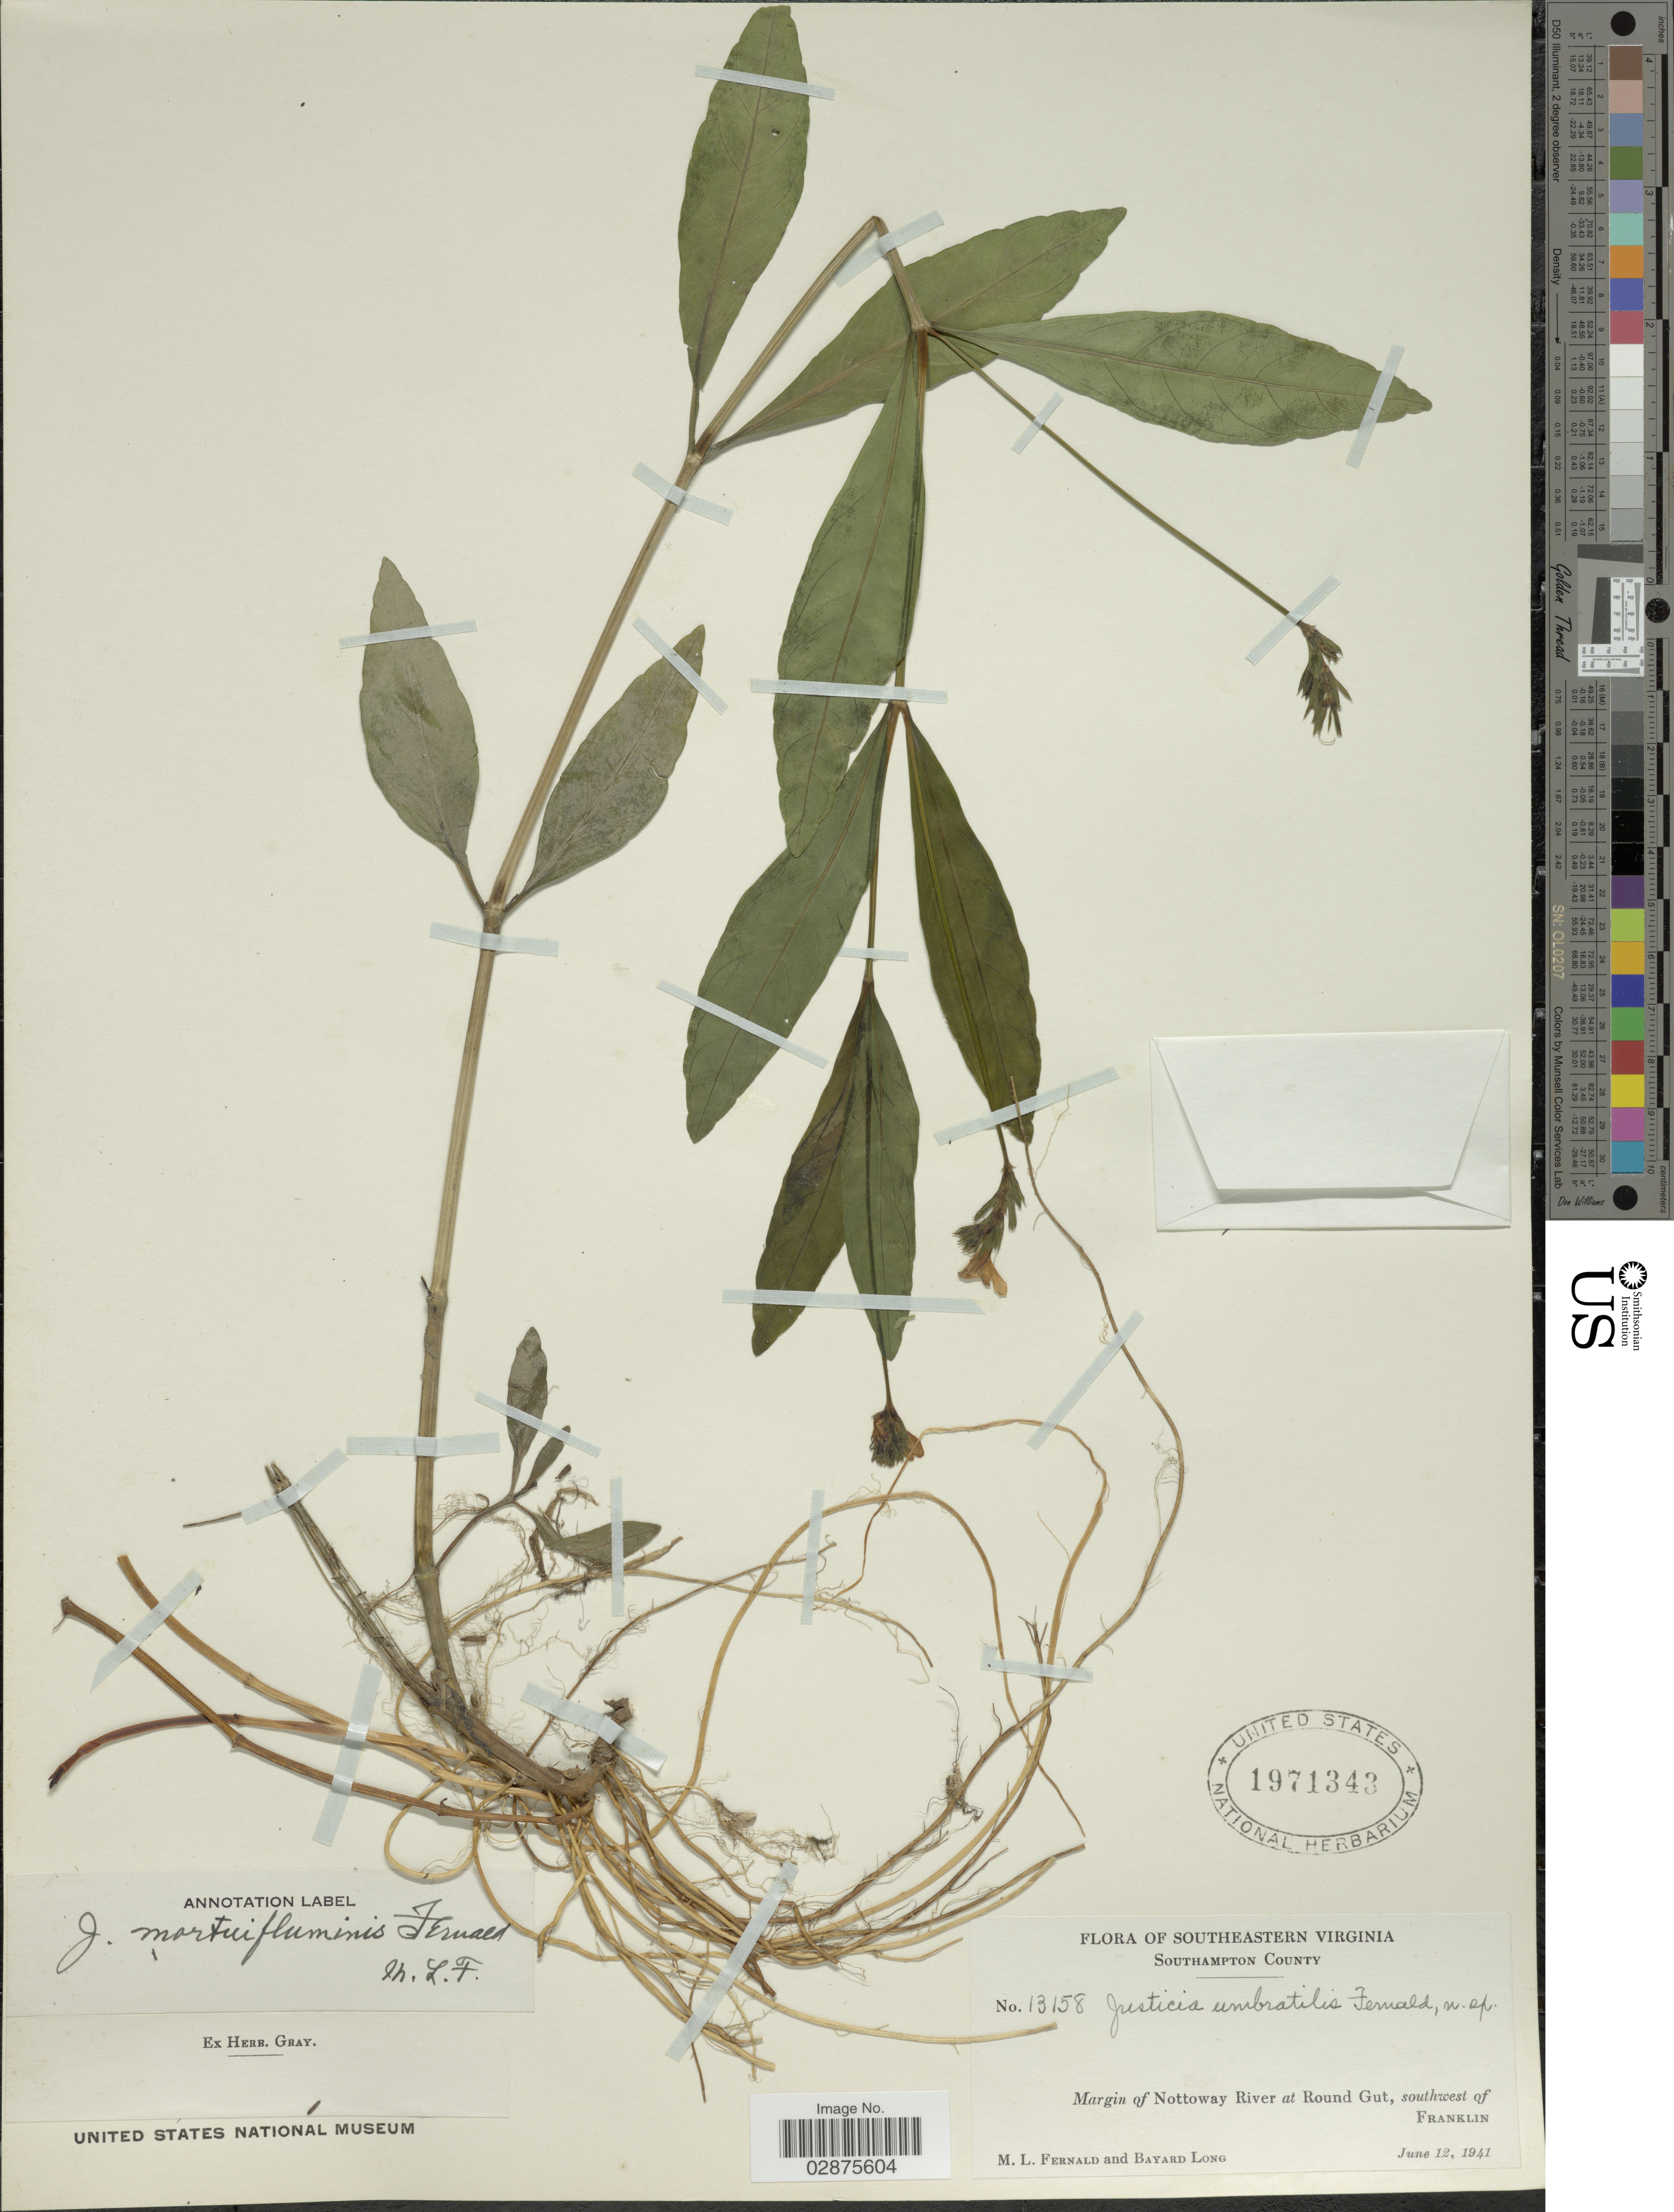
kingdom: Plantae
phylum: Tracheophyta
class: Magnoliopsida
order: Lamiales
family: Acanthaceae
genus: Justicia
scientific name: Justicia mortuifluminis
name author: Fernald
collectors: M. L. Fernald & B. H. Long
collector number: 13158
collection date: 1941-06-12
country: United States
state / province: Virginia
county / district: Southampton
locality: Southeastern Virginia. Southampton County. Margin of Nottoway River at Round gut, southwest of Franklin.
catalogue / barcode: US 1971343